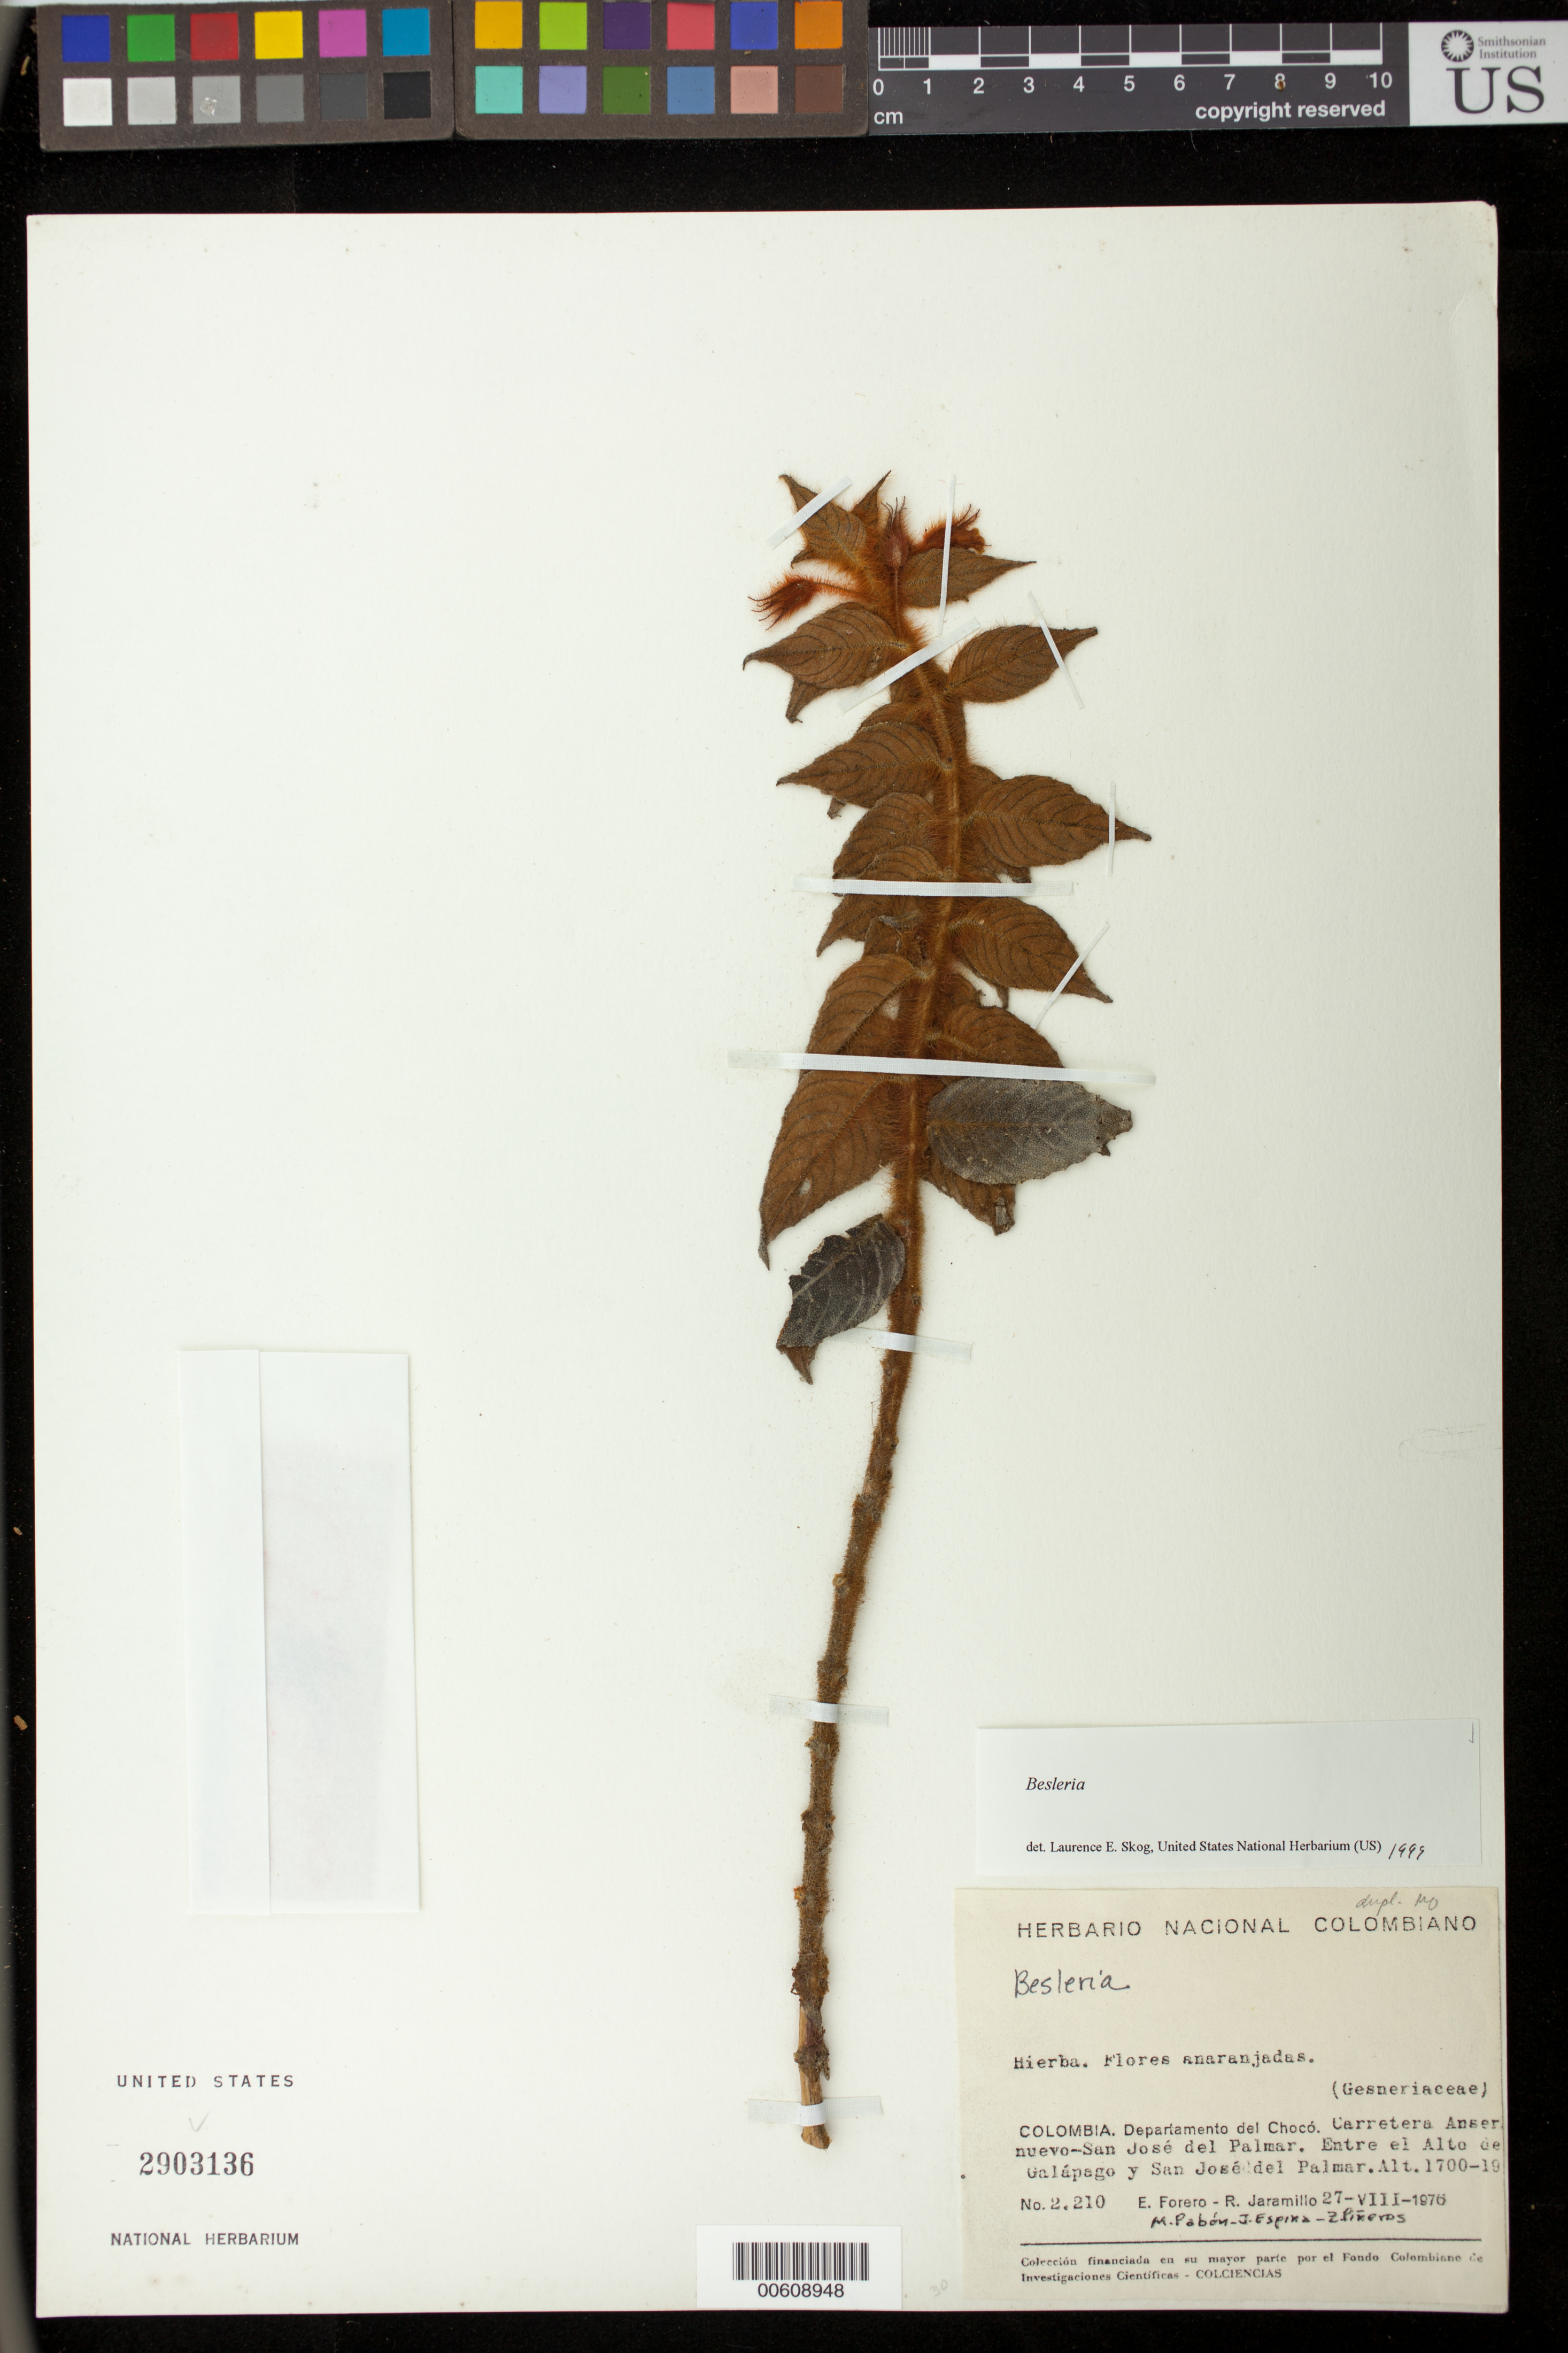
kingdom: Plantae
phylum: Tracheophyta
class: Magnoliopsida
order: Lamiales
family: Gesneriaceae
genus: Besleria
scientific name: Besleria sp.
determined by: Skog, Laurence E.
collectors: E. Forero, R. Jaramillo M., M. Pabon, J. Espina & Z. Piñeros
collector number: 2210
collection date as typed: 27 Aug 1976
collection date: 1976-08-27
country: Colombia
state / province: Chocó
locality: Carretera Ansermanuevo - San José del Palmar; entre el Alto de Galápago y San José del Palmar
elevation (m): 1700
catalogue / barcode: US 2903136